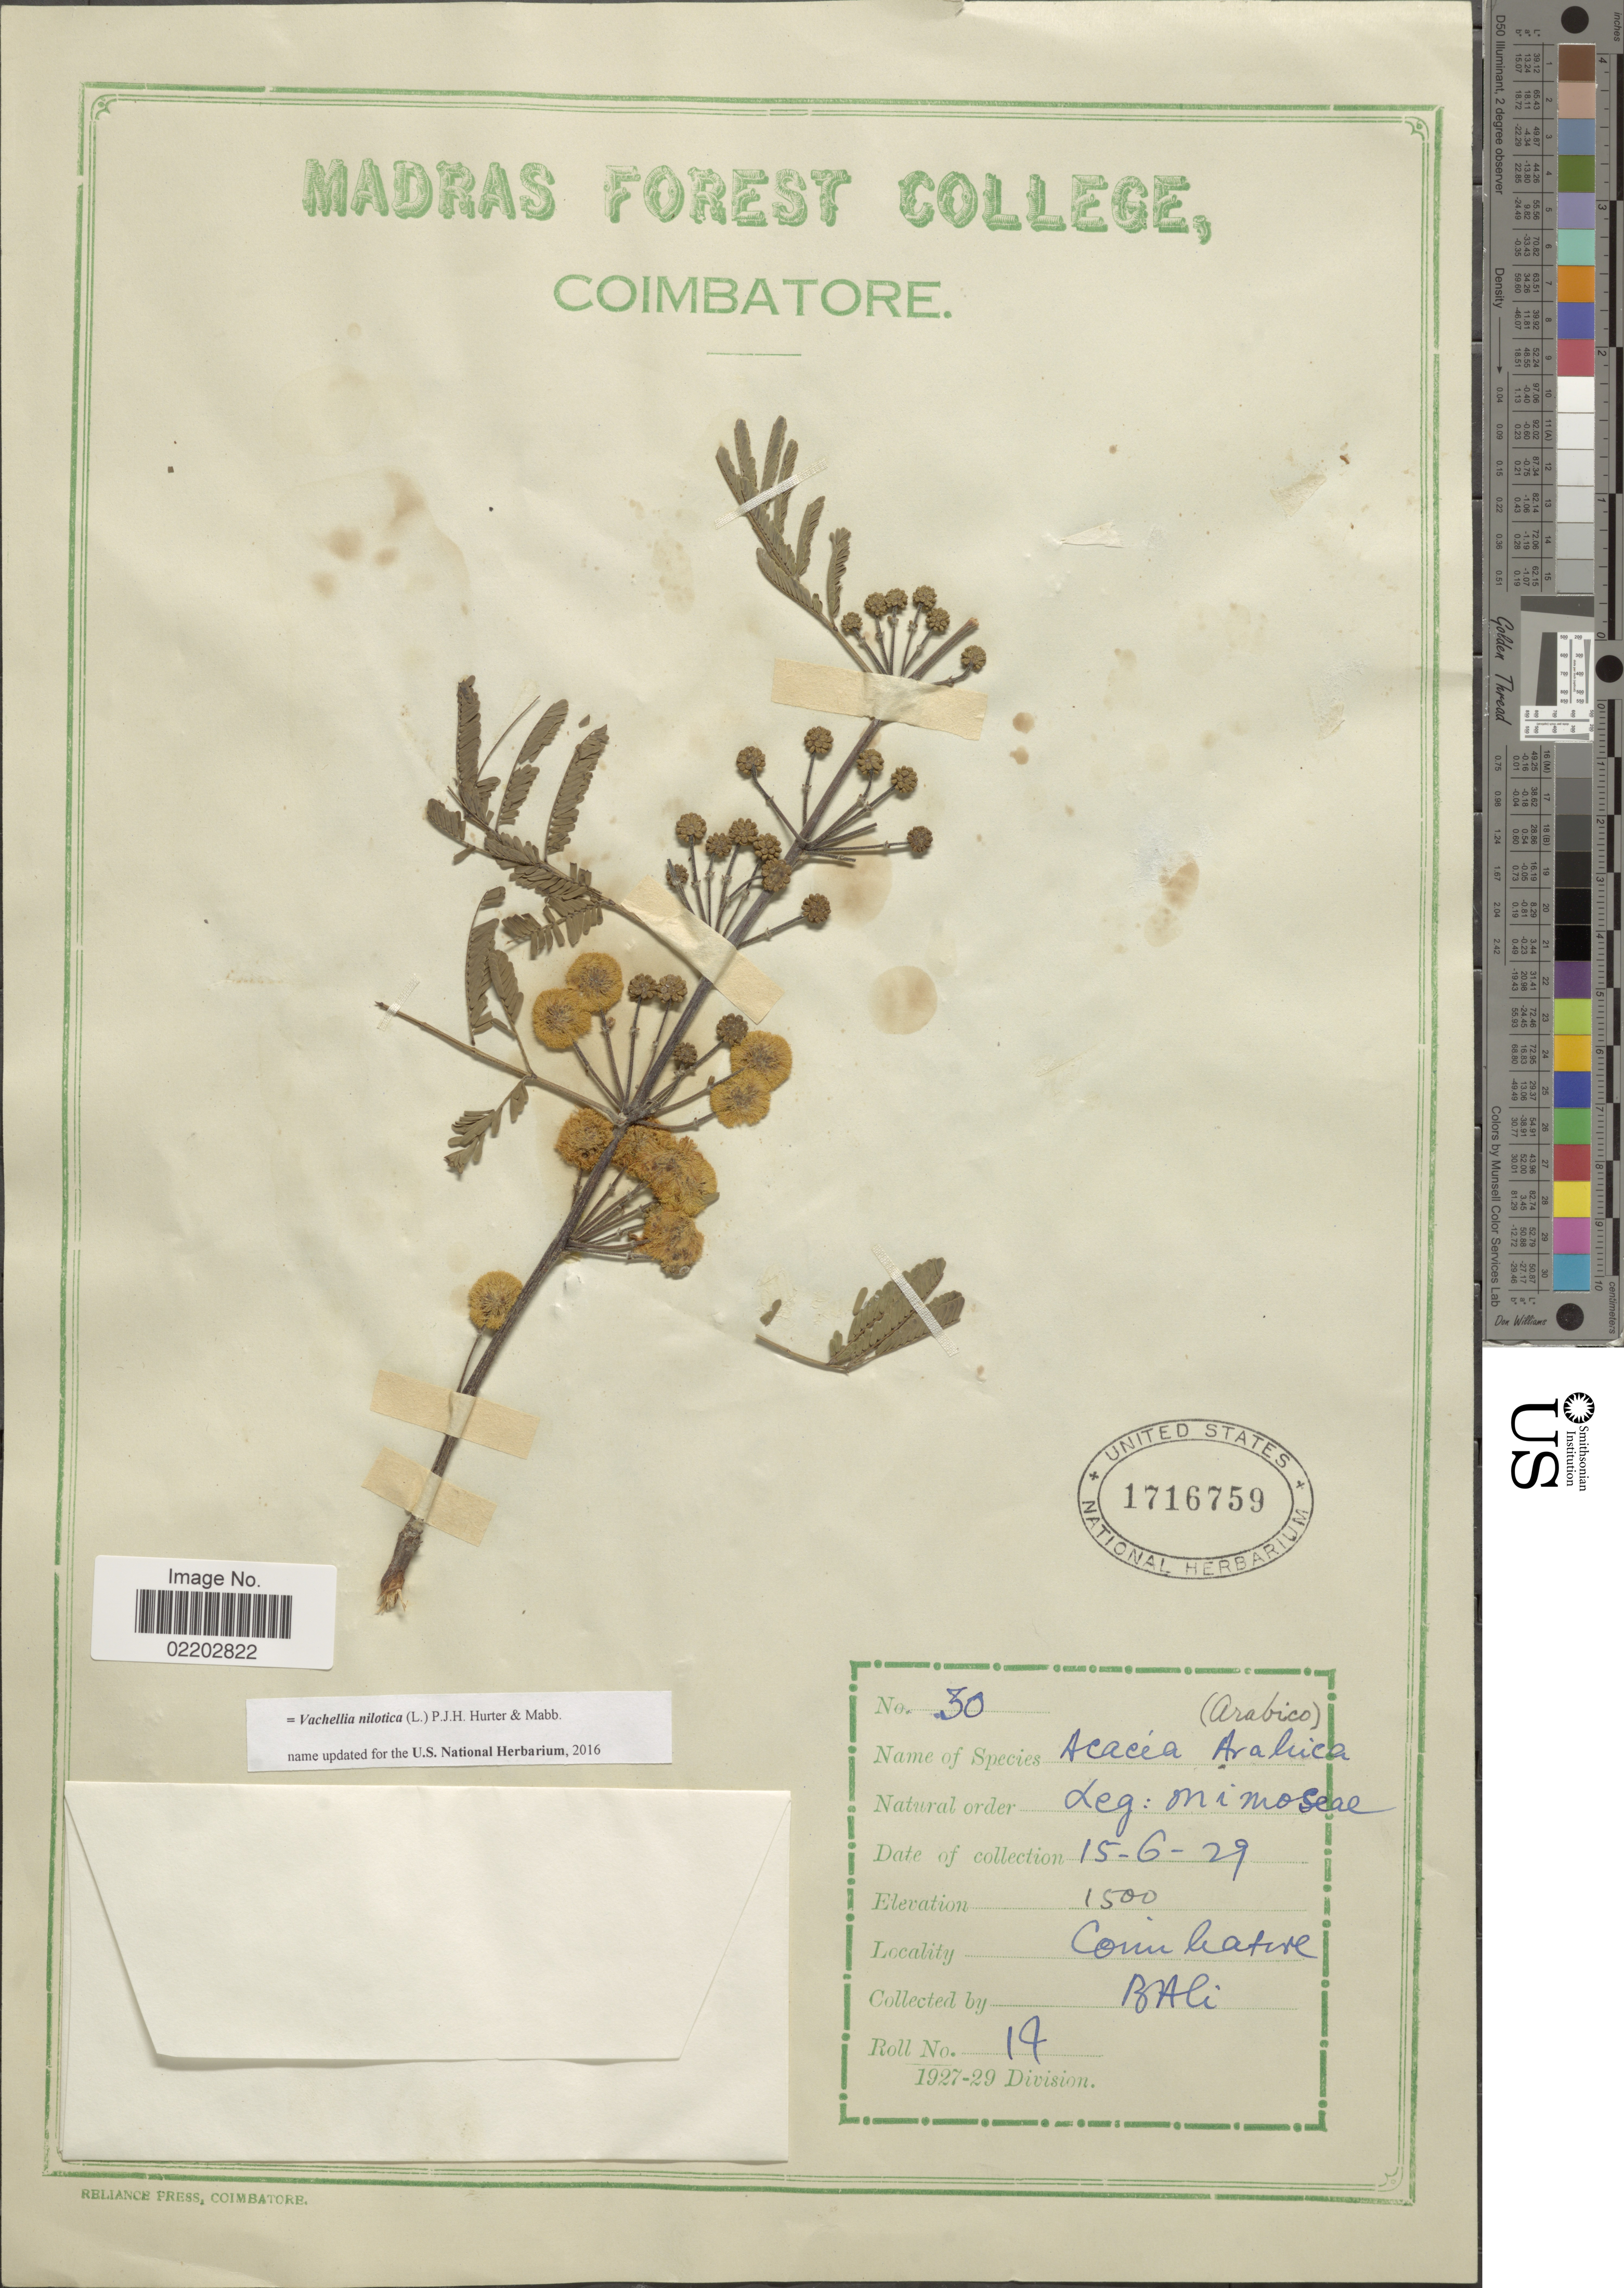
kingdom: Plantae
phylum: Tracheophyta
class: Magnoliopsida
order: Fabales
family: Fabaceae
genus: Vachellia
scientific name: Vachellia nilotica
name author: (L.) P.J.H. Hurter & Mabb.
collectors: B. Ali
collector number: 30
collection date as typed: Transcribed d/m/y: 15/6/29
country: India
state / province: Tamil Nadu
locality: Coimbatore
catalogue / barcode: US 1716759